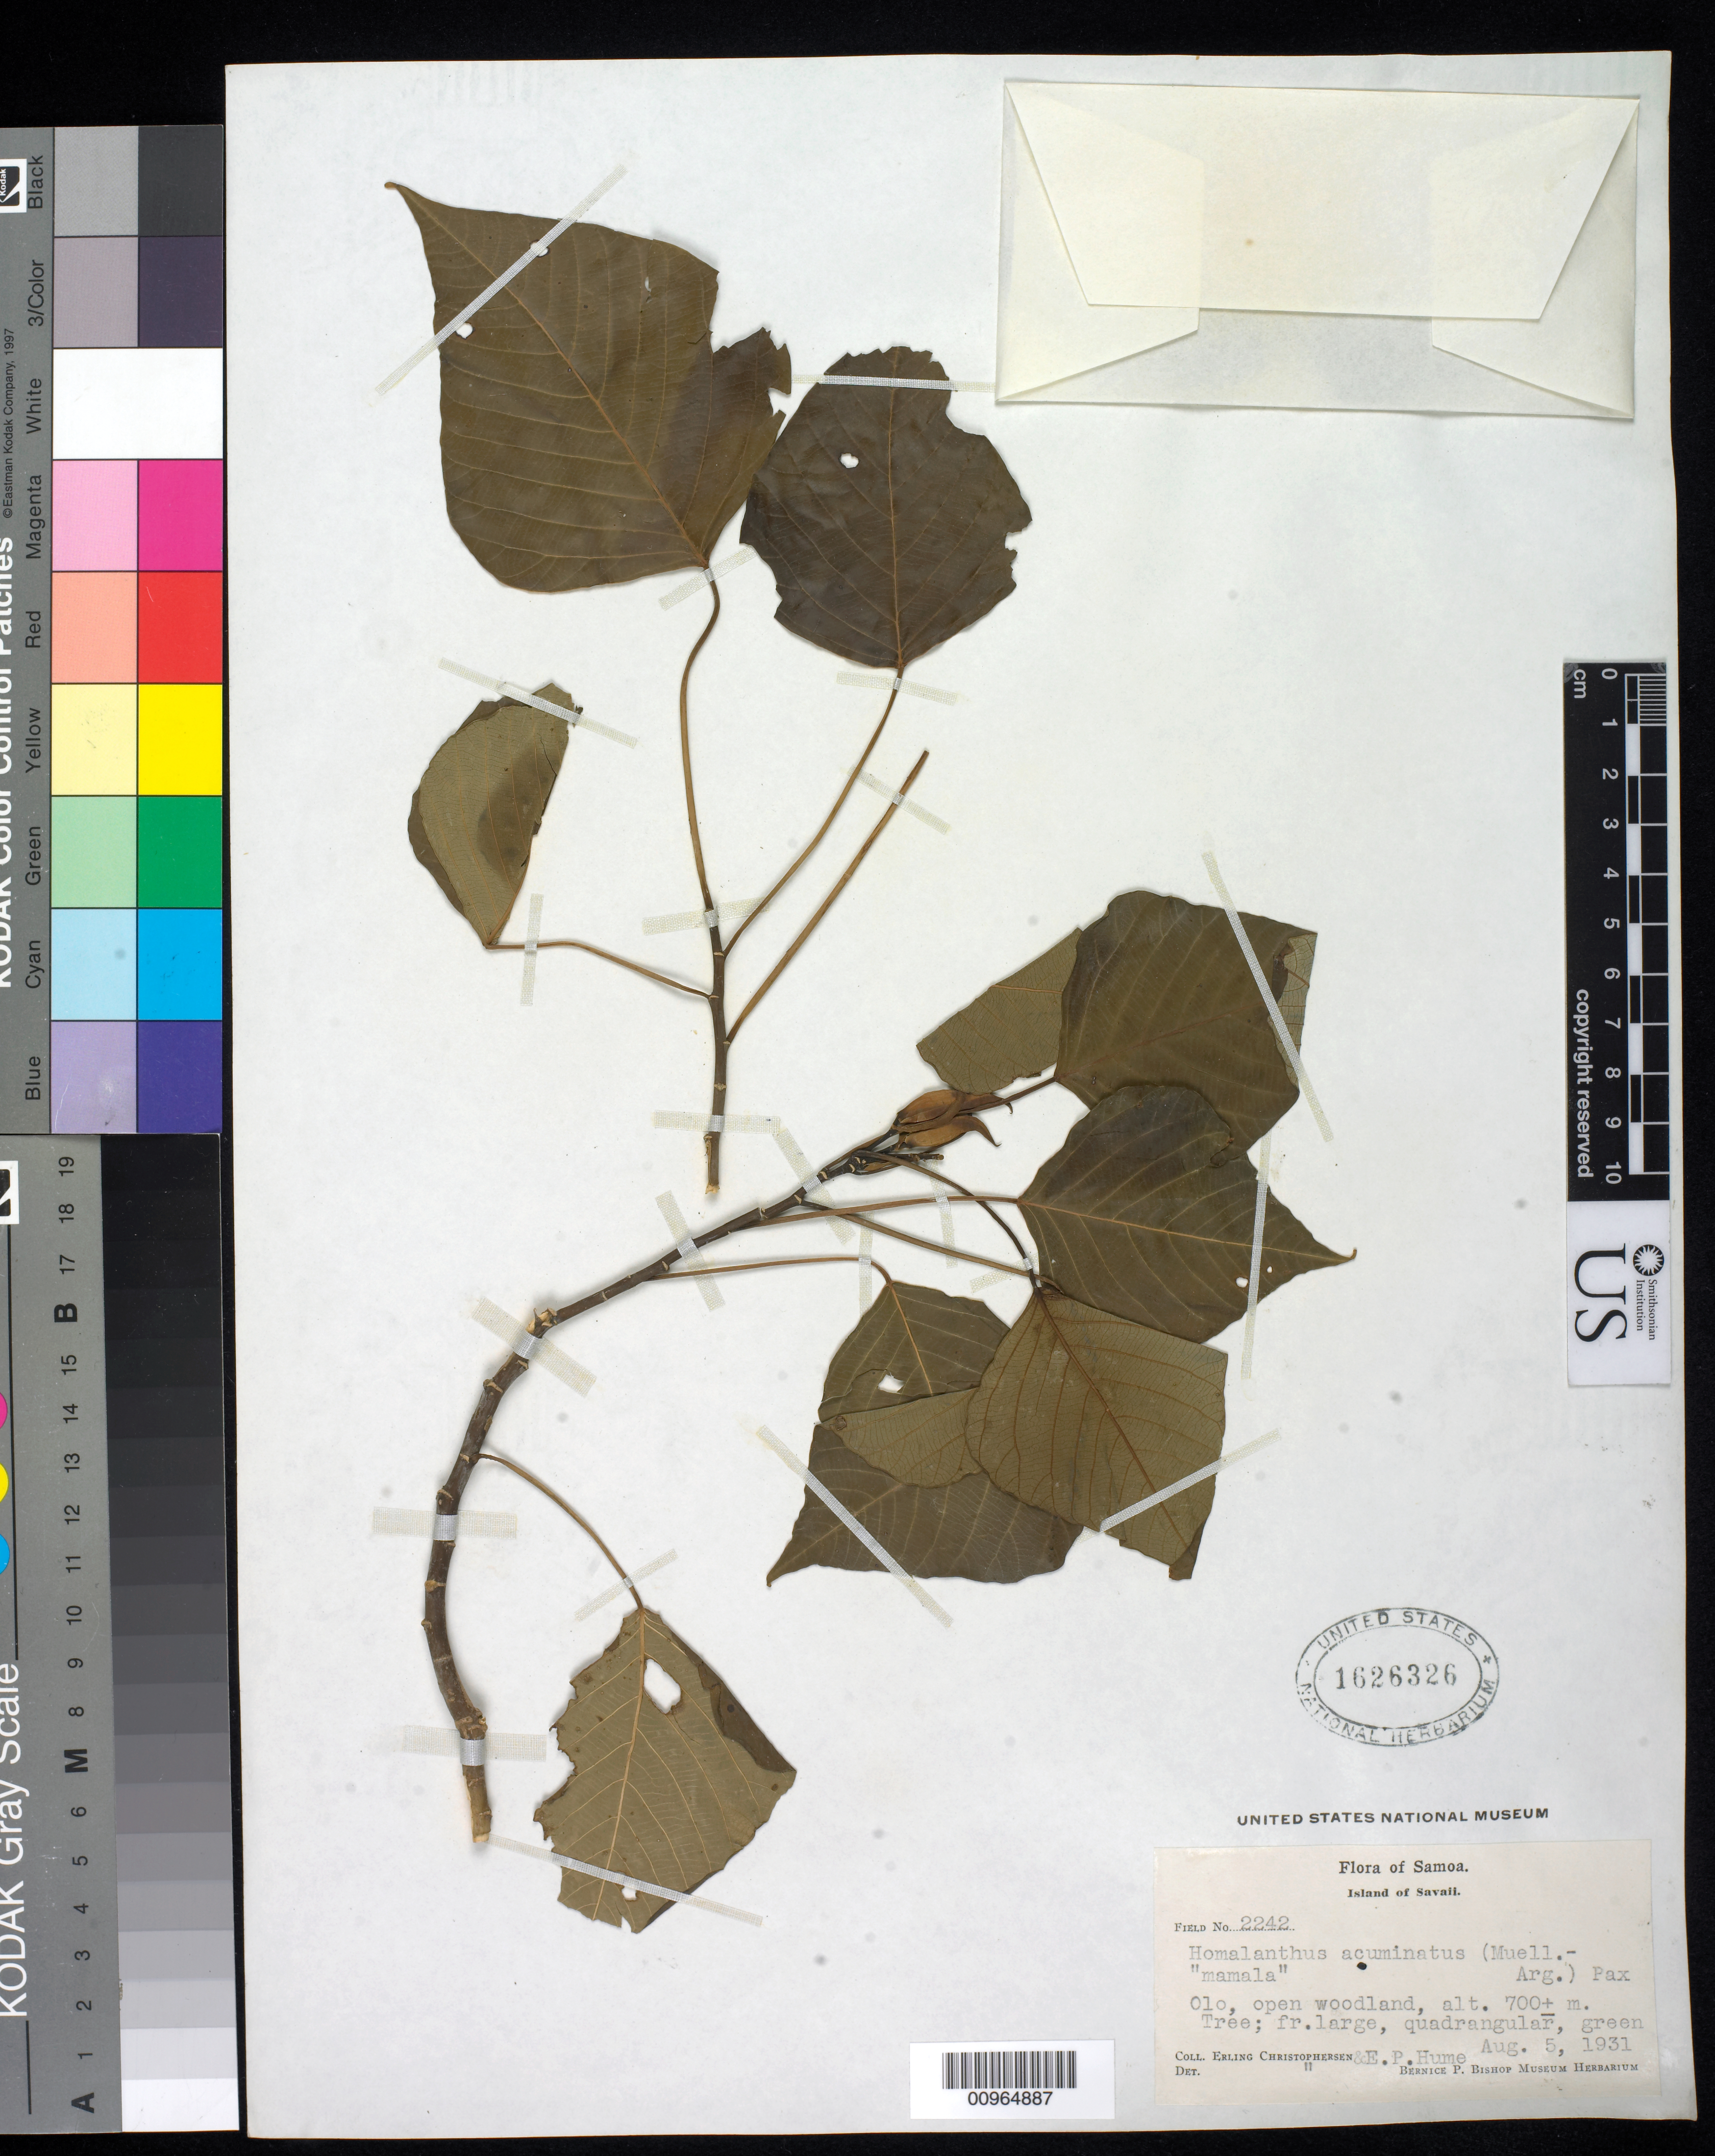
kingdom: Plantae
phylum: Tracheophyta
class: Magnoliopsida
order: Malpighiales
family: Euphorbiaceae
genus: Homalanthus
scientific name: Homalanthus acuminatus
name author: (Müll. Arg.) Pax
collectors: E. Christophersen & E. Hume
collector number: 2242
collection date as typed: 05 Aug 1931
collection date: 1931-08-05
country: Samoa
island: Savai'i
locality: Olo, open woodland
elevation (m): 700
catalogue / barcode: US 1626326